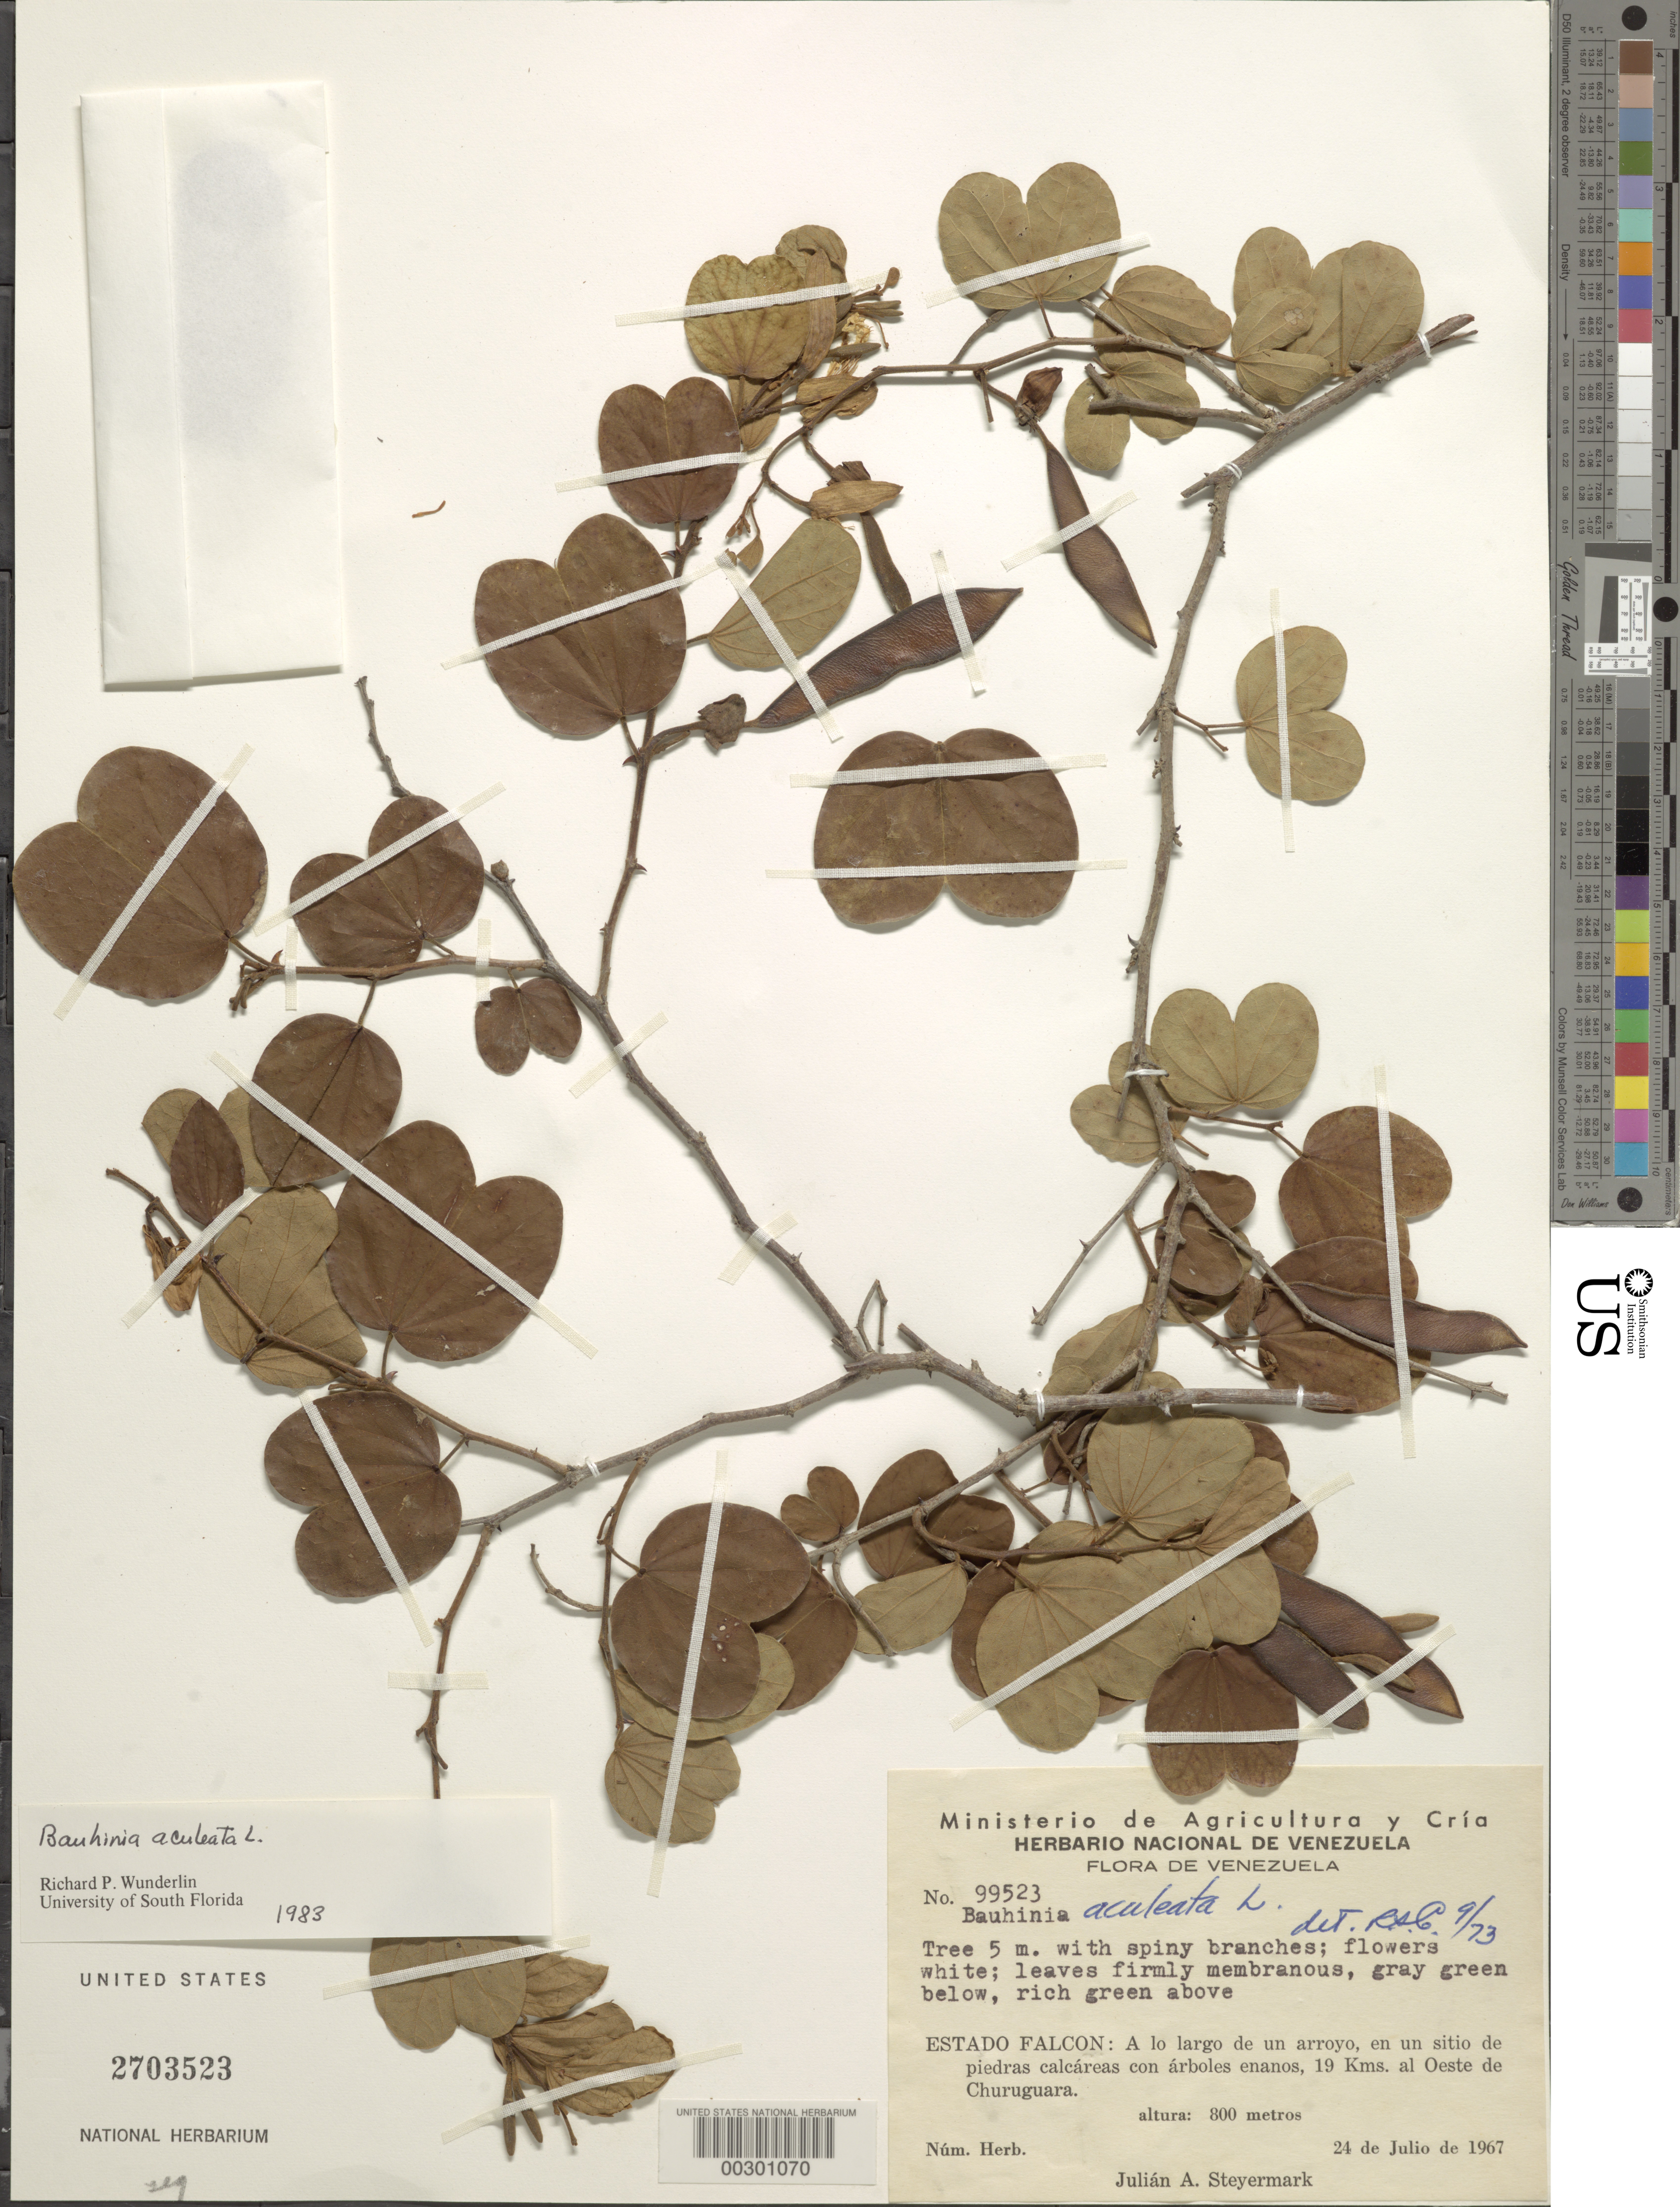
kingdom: Plantae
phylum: Tracheophyta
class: Magnoliopsida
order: Fabales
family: Fabaceae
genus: Bauhinia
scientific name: Bauhinia aculeata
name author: L.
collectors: J. Steyermark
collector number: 99523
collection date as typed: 24 Jul 1967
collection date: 1967-07-24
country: Venezuela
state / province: Falcón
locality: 19 km e of churuguara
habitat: Along an arroyo, situated with calcareous rocks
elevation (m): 800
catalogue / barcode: US 2703523